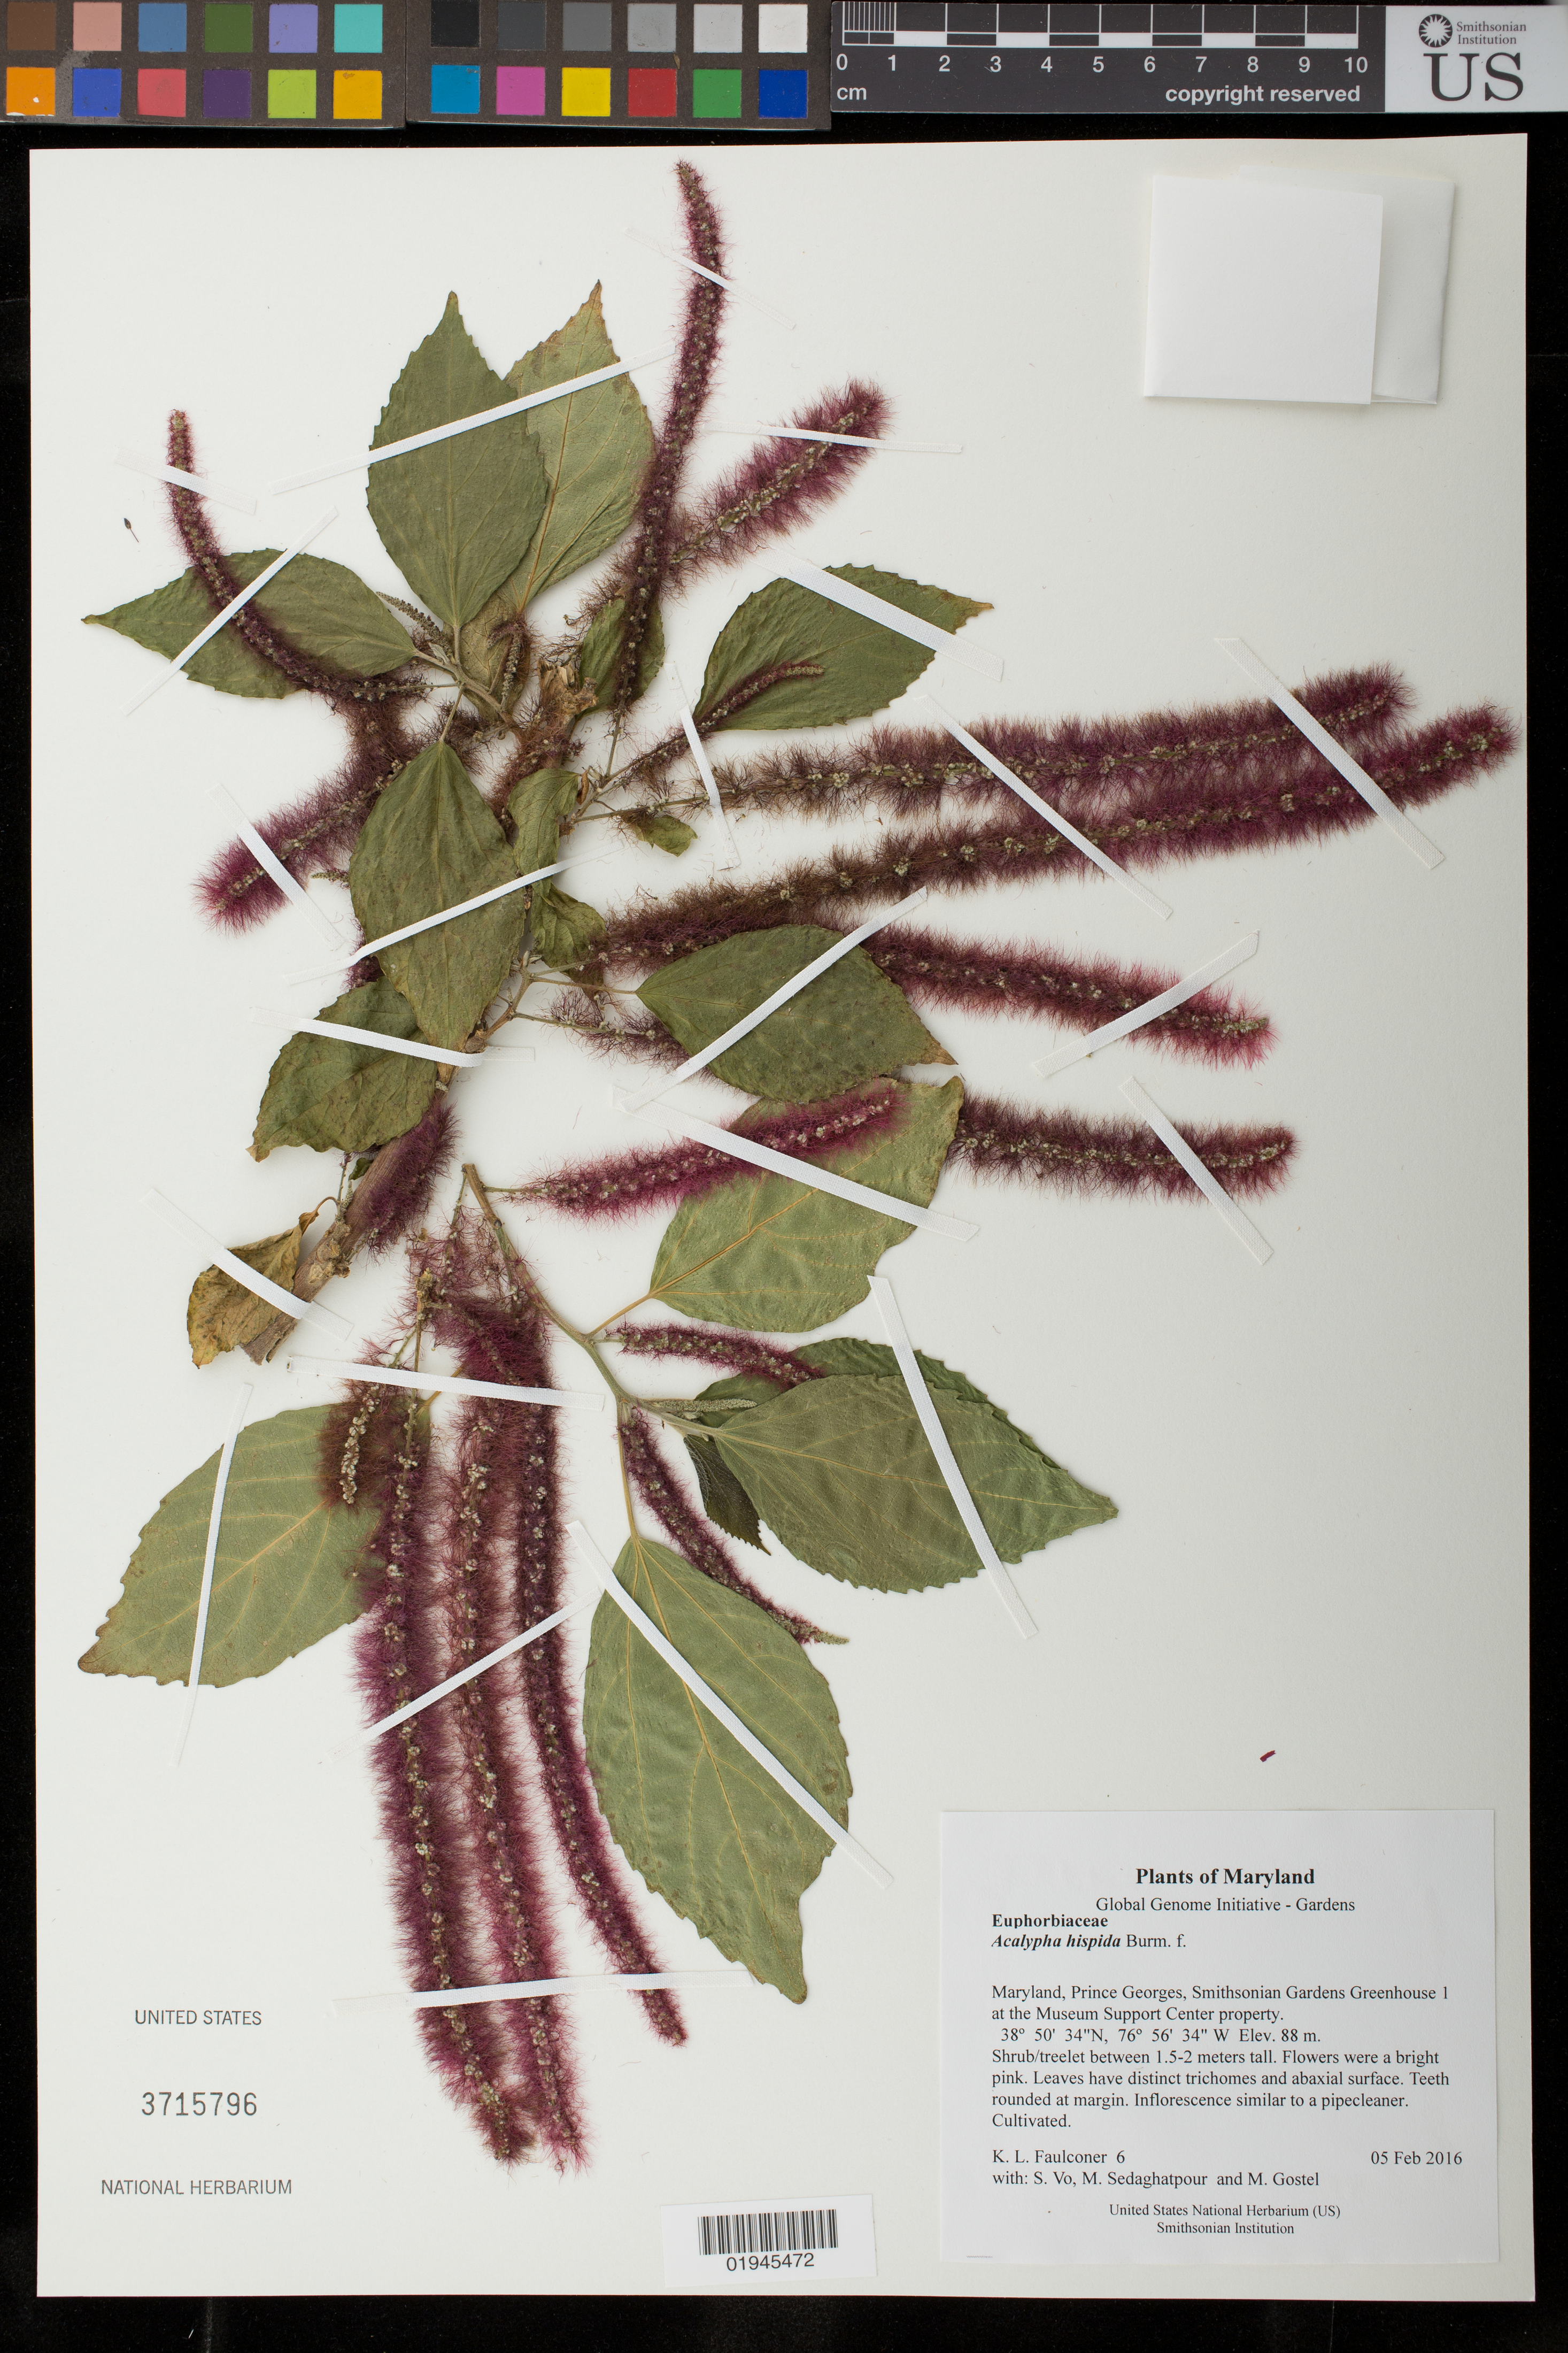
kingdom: Plantae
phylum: Tracheophyta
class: Magnoliopsida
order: Malpighiales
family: Euphorbiaceae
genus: Acalypha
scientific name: Acalypha hispida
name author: Burm. f.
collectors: K. L. Faulconer, S. Vo, M. Sedaghatpour & M. R. Gostel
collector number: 6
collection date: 2016-02-05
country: United States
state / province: Maryland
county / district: Prince George's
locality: Smithsonian Gardens Greenhouse 1 at the Museum Support Center property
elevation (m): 88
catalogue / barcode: US 3715796